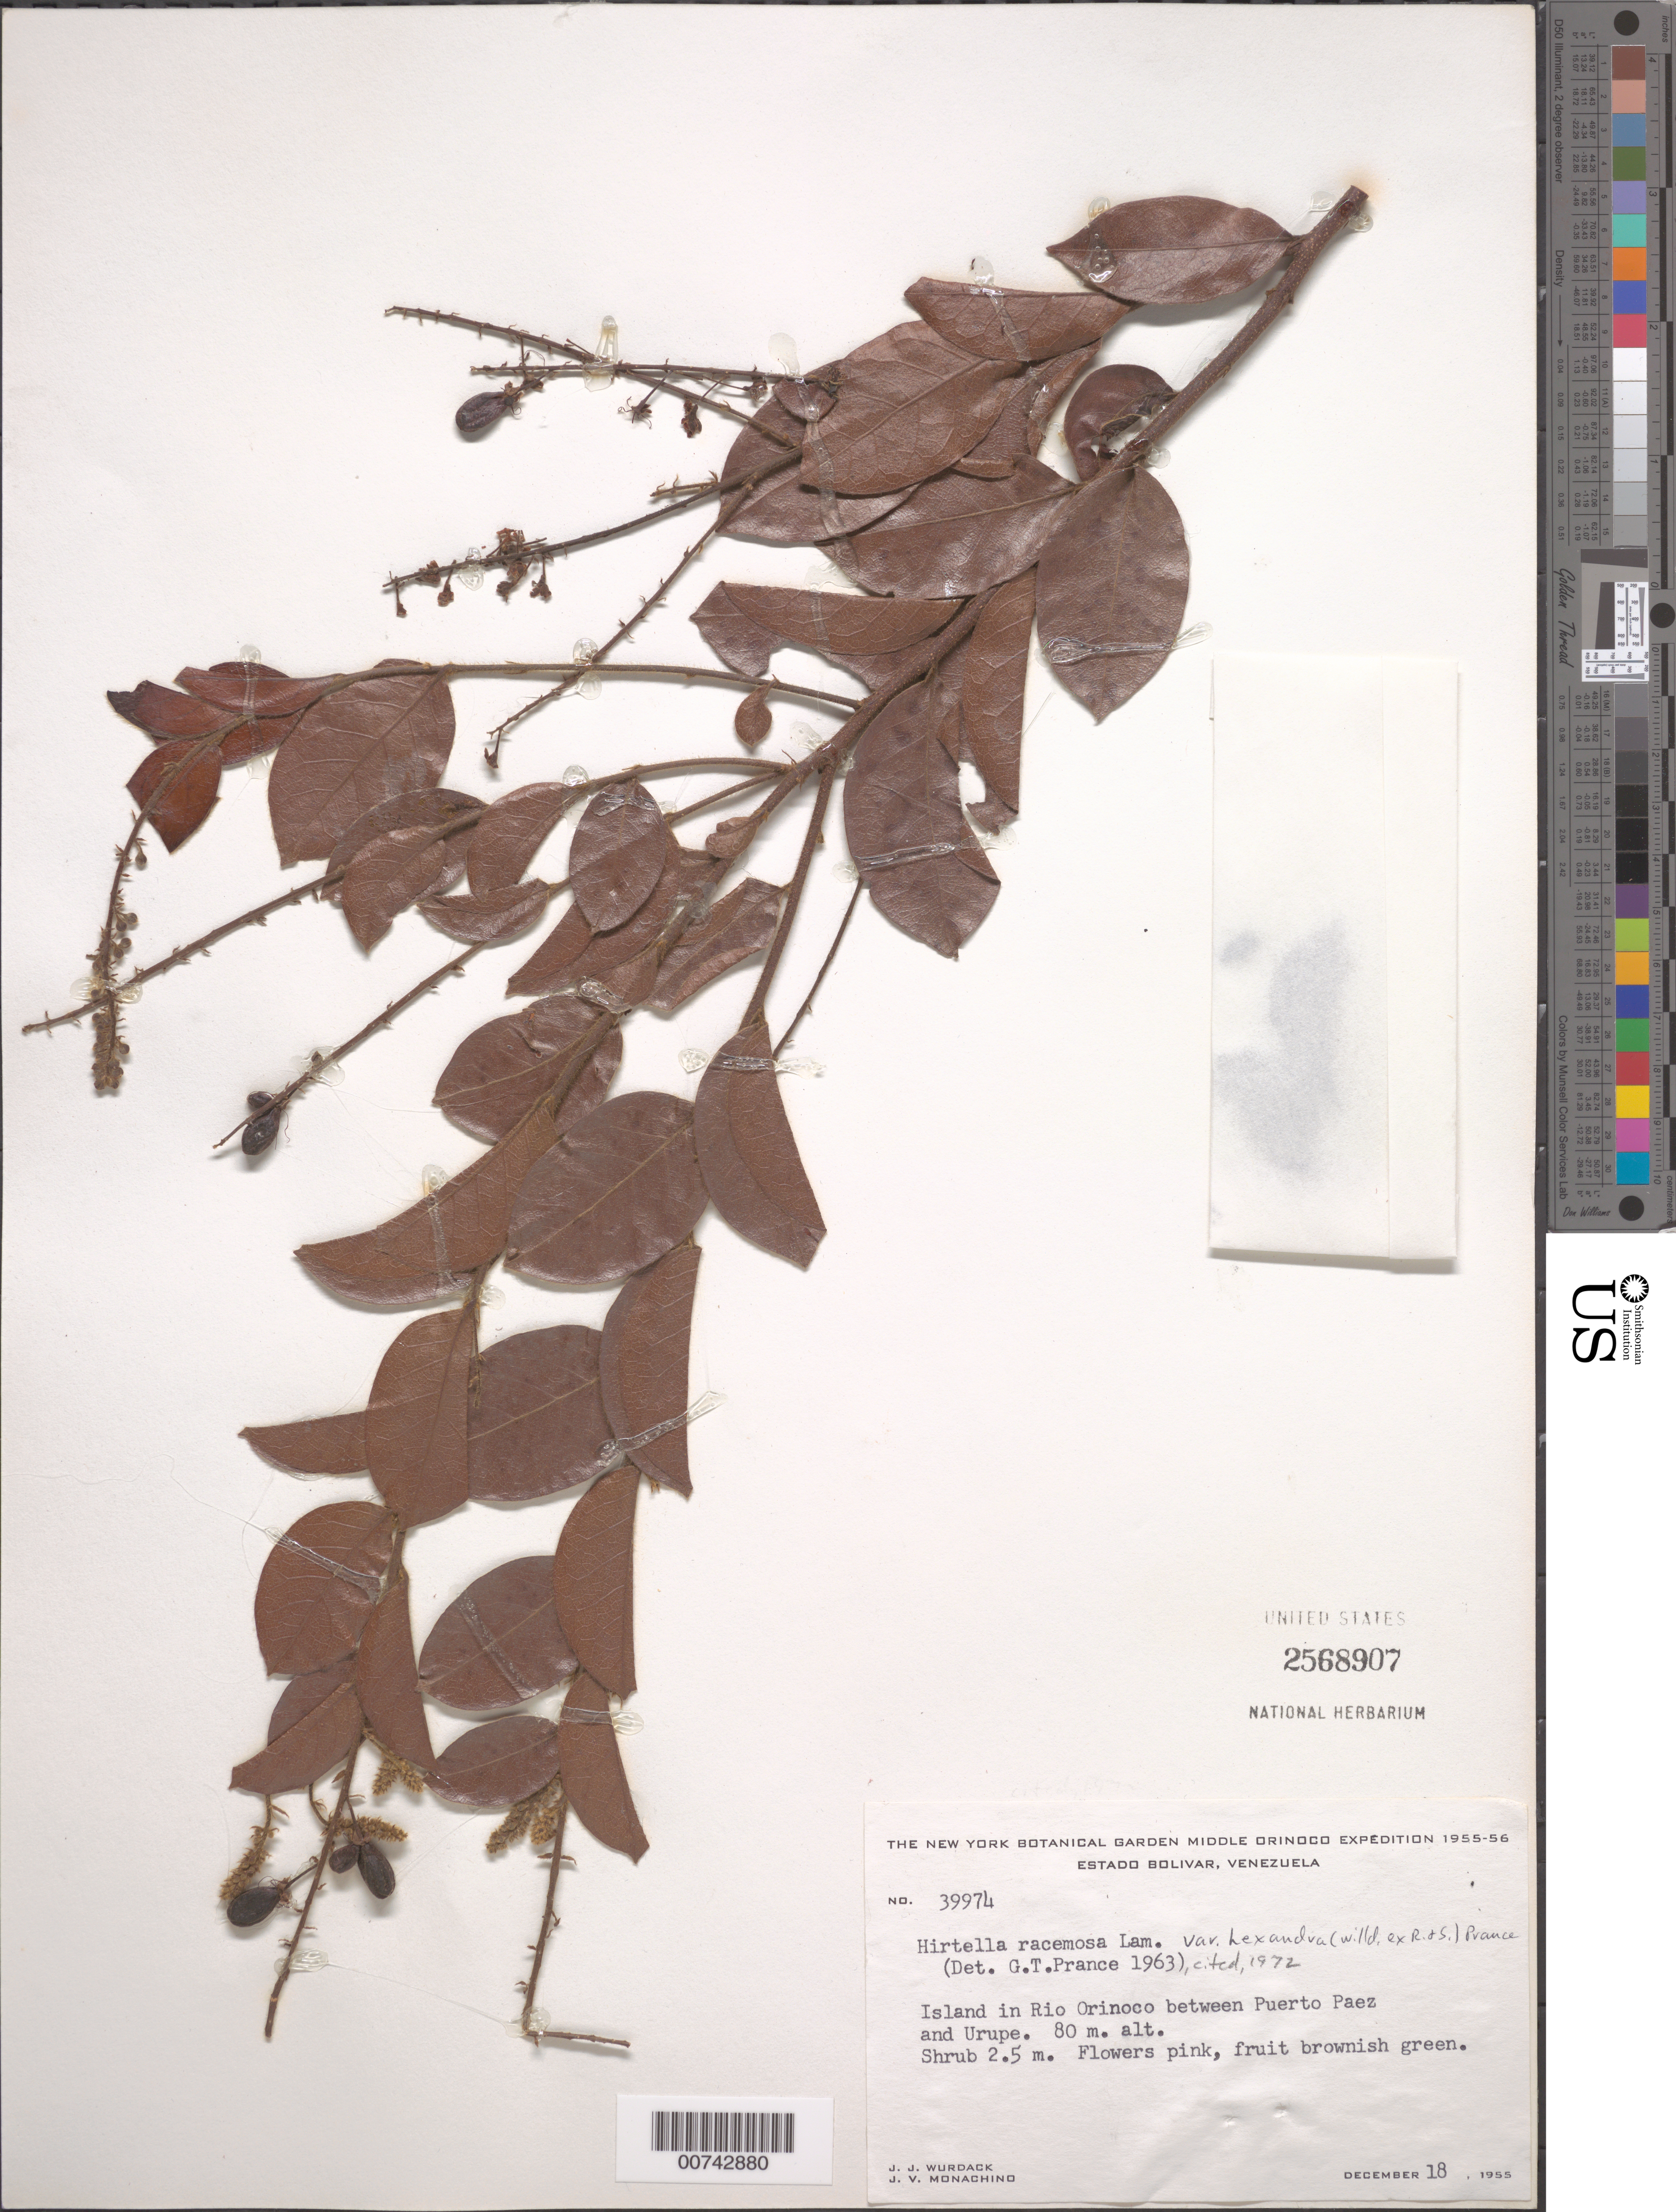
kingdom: Plantae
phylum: Tracheophyta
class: Magnoliopsida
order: Malpighiales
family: Chrysobalanaceae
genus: Hirtella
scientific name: Hirtella racemosa var. hexandra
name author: (Willd. ex Roem. & Schult.) Prance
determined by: Prance, G. T.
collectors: J. J. Wurdack & J. V. Monachino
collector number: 39974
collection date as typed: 18-Dec-55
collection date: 1955-12-18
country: Venezuela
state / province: Bolívar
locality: Río Orinoco, island between Puerto Paez and Urupe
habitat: Island in river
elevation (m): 80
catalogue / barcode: US 2568907